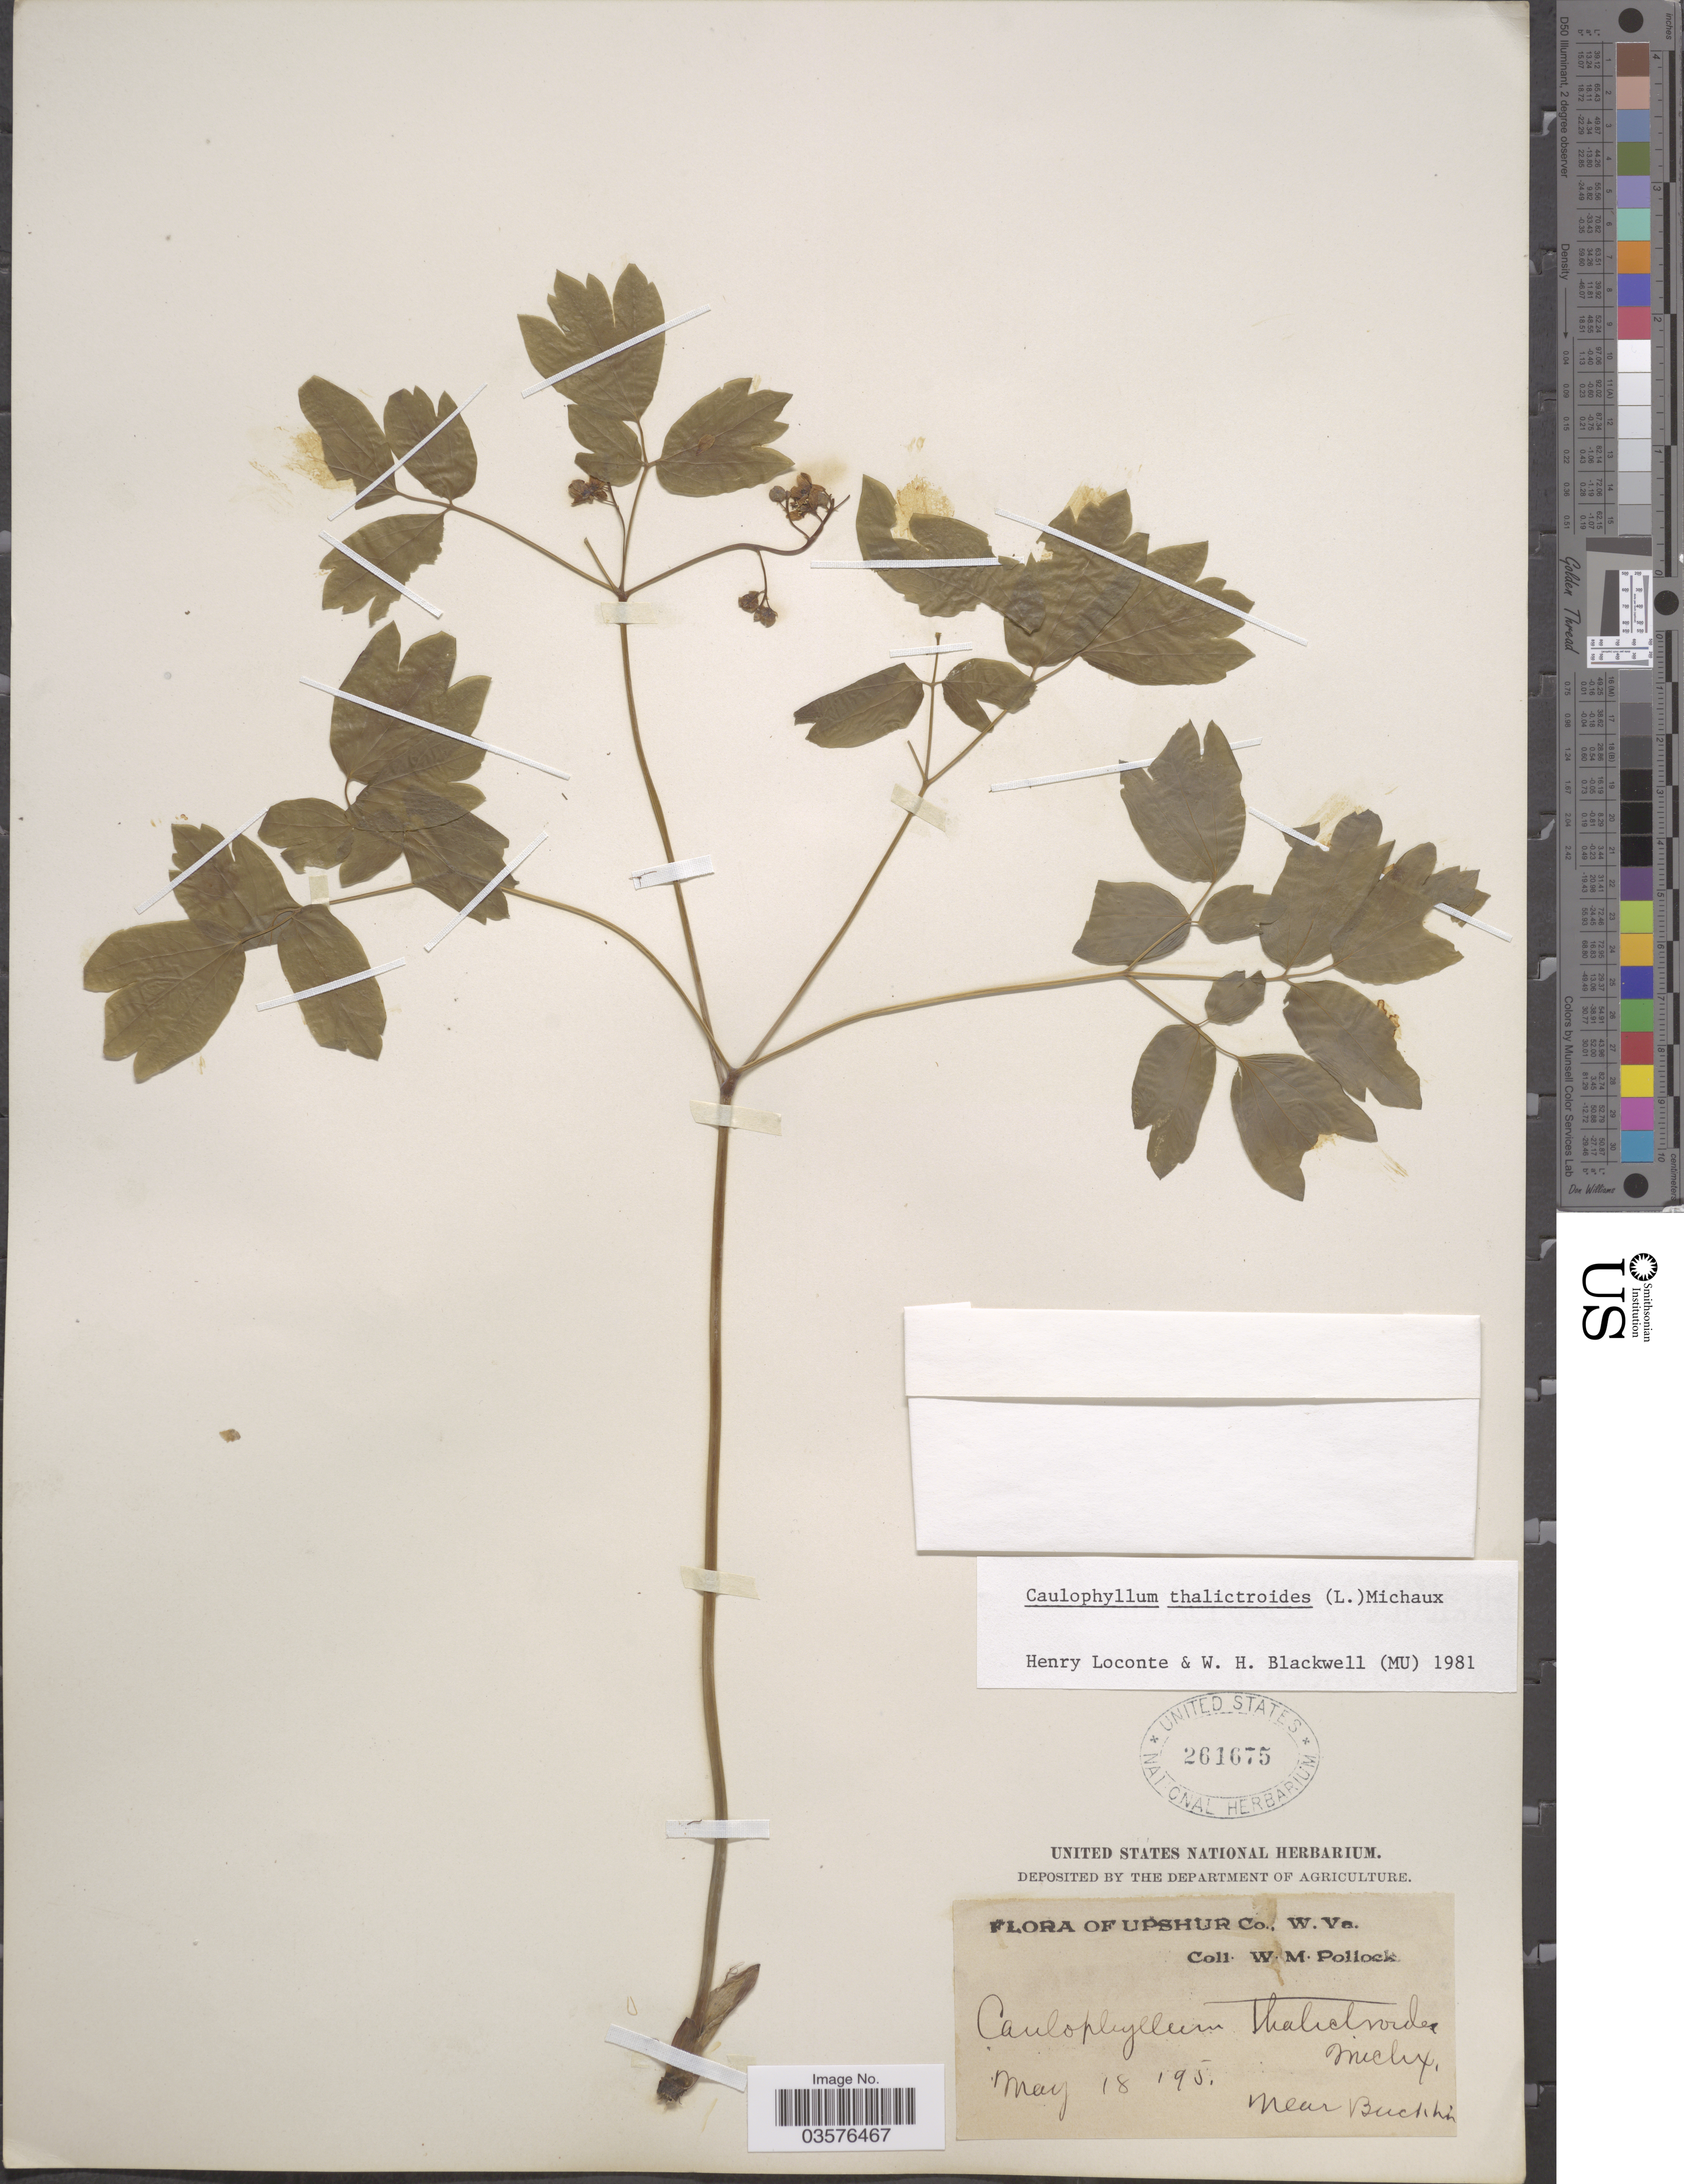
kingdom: Plantae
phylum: Tracheophyta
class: Magnoliopsida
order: Ranunculales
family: Berberidaceae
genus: Caulophyllum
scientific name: Caulophyllum thalictroides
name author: (L.) Michx.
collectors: W. M. Pollock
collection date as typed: Transcribed d/m/y: 18/5/95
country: United States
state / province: West Virginia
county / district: Upshur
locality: Near Bucklin.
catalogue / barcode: US 261675